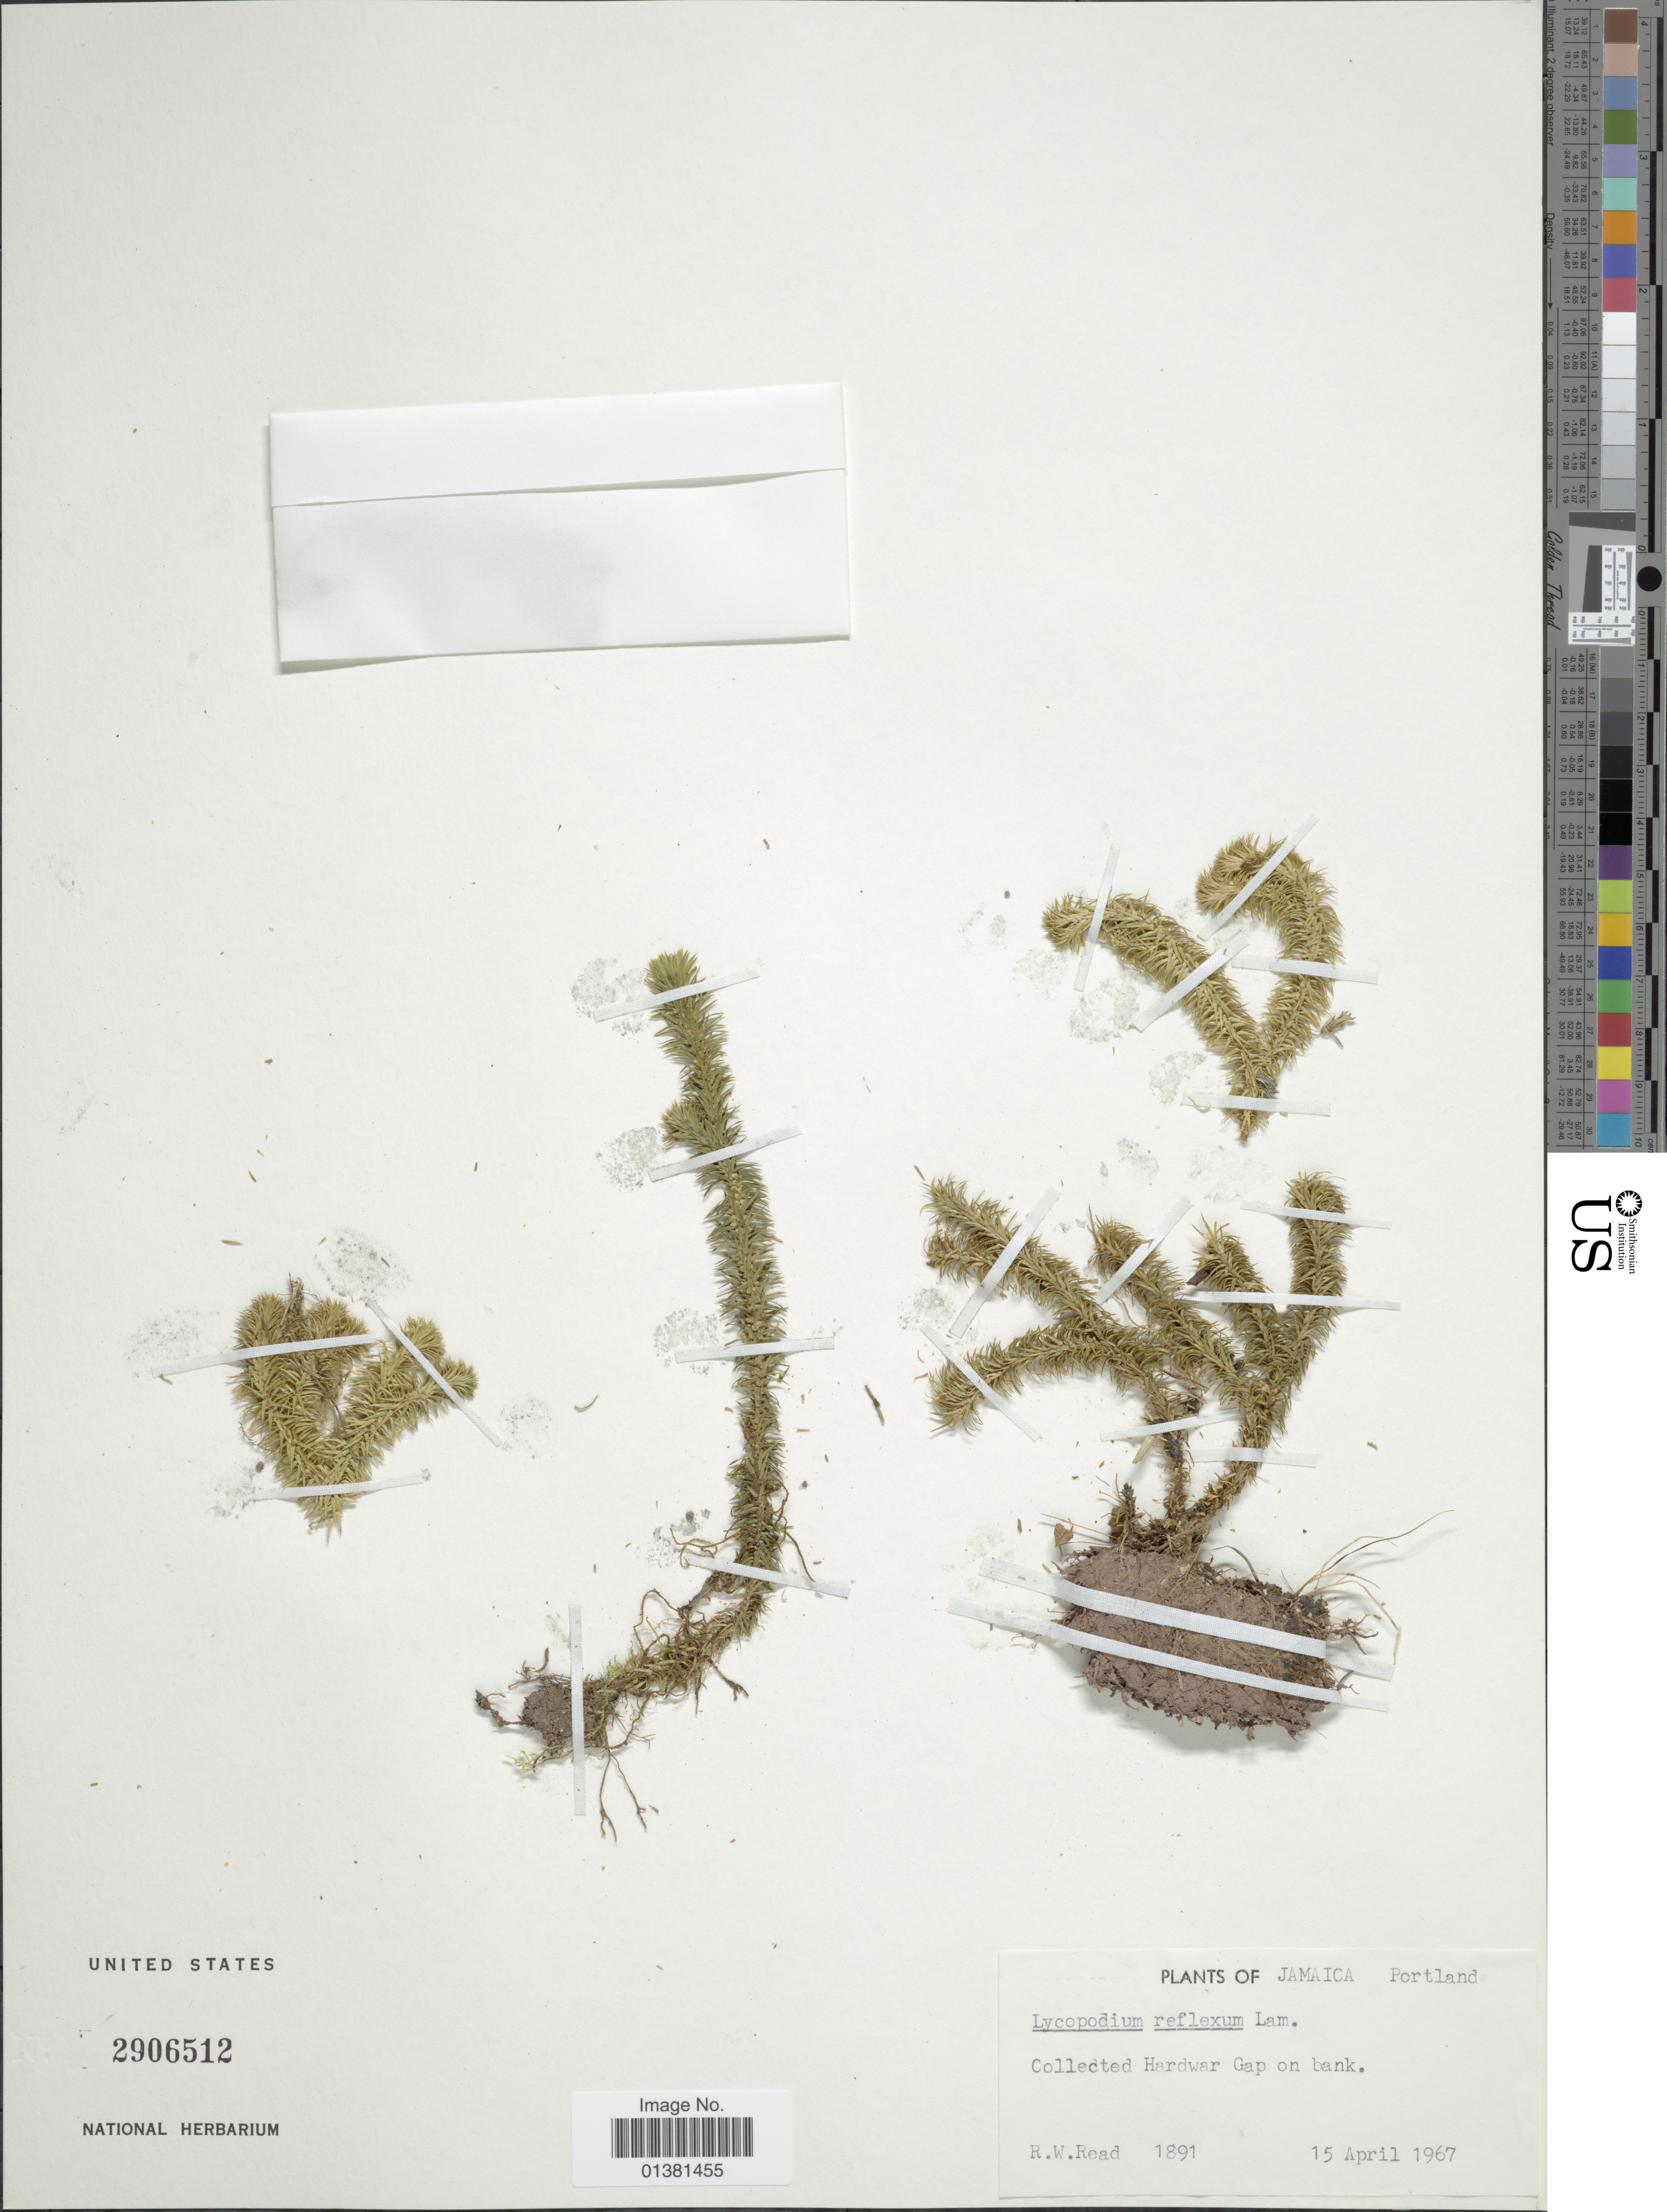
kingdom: Plantae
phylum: Tracheophyta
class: Lycopodiopsida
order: Lycopodiales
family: Lycopodiaceae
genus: Phlegmariurus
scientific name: Phlegmariurus reflexus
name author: (Lam.) B. Øllg.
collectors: R. W. Read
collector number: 1891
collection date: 1967-04-15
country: Jamaica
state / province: Portland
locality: Hardwar Gap on bank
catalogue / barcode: US 2906512